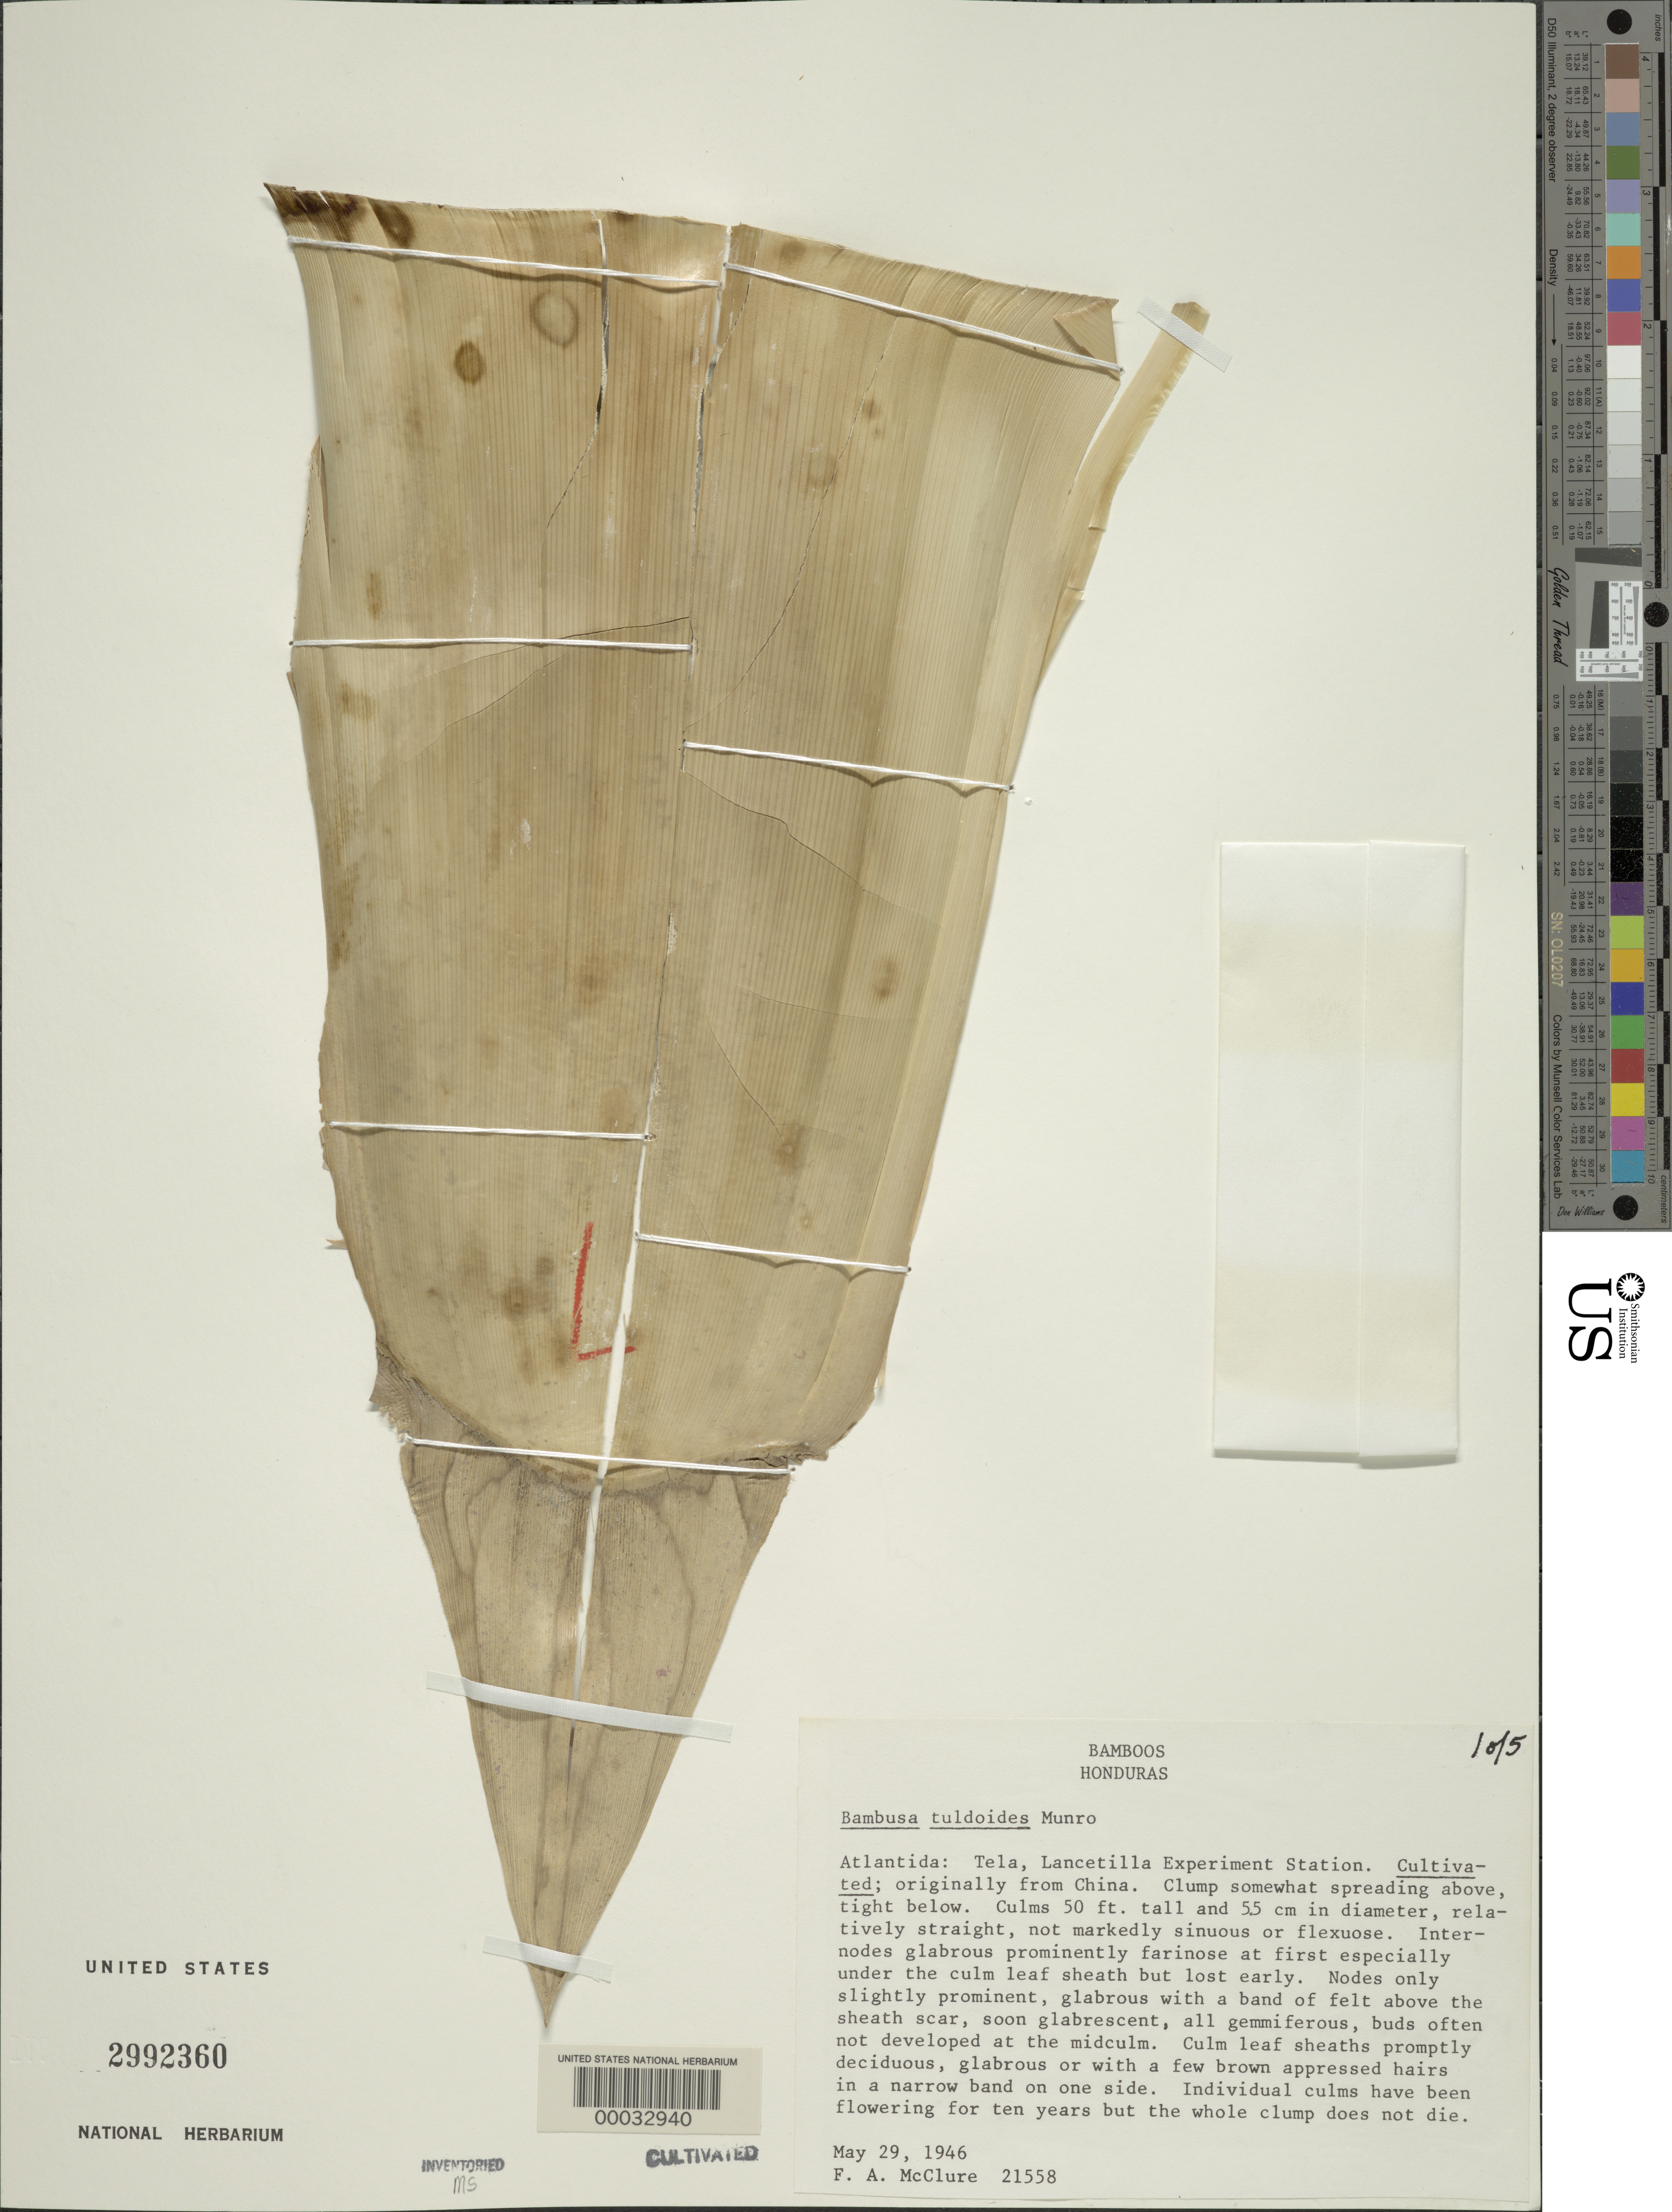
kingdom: Plantae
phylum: Tracheophyta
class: Liliopsida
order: Poales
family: Poaceae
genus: Bambusa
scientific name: Bambusa tuldoides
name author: Munro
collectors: F. A. McClure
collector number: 21558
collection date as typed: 29 May 1946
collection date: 1946-05-29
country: Honduras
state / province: Atlántida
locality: Lancetilla Exp. Station, Tela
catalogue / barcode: US 2992360